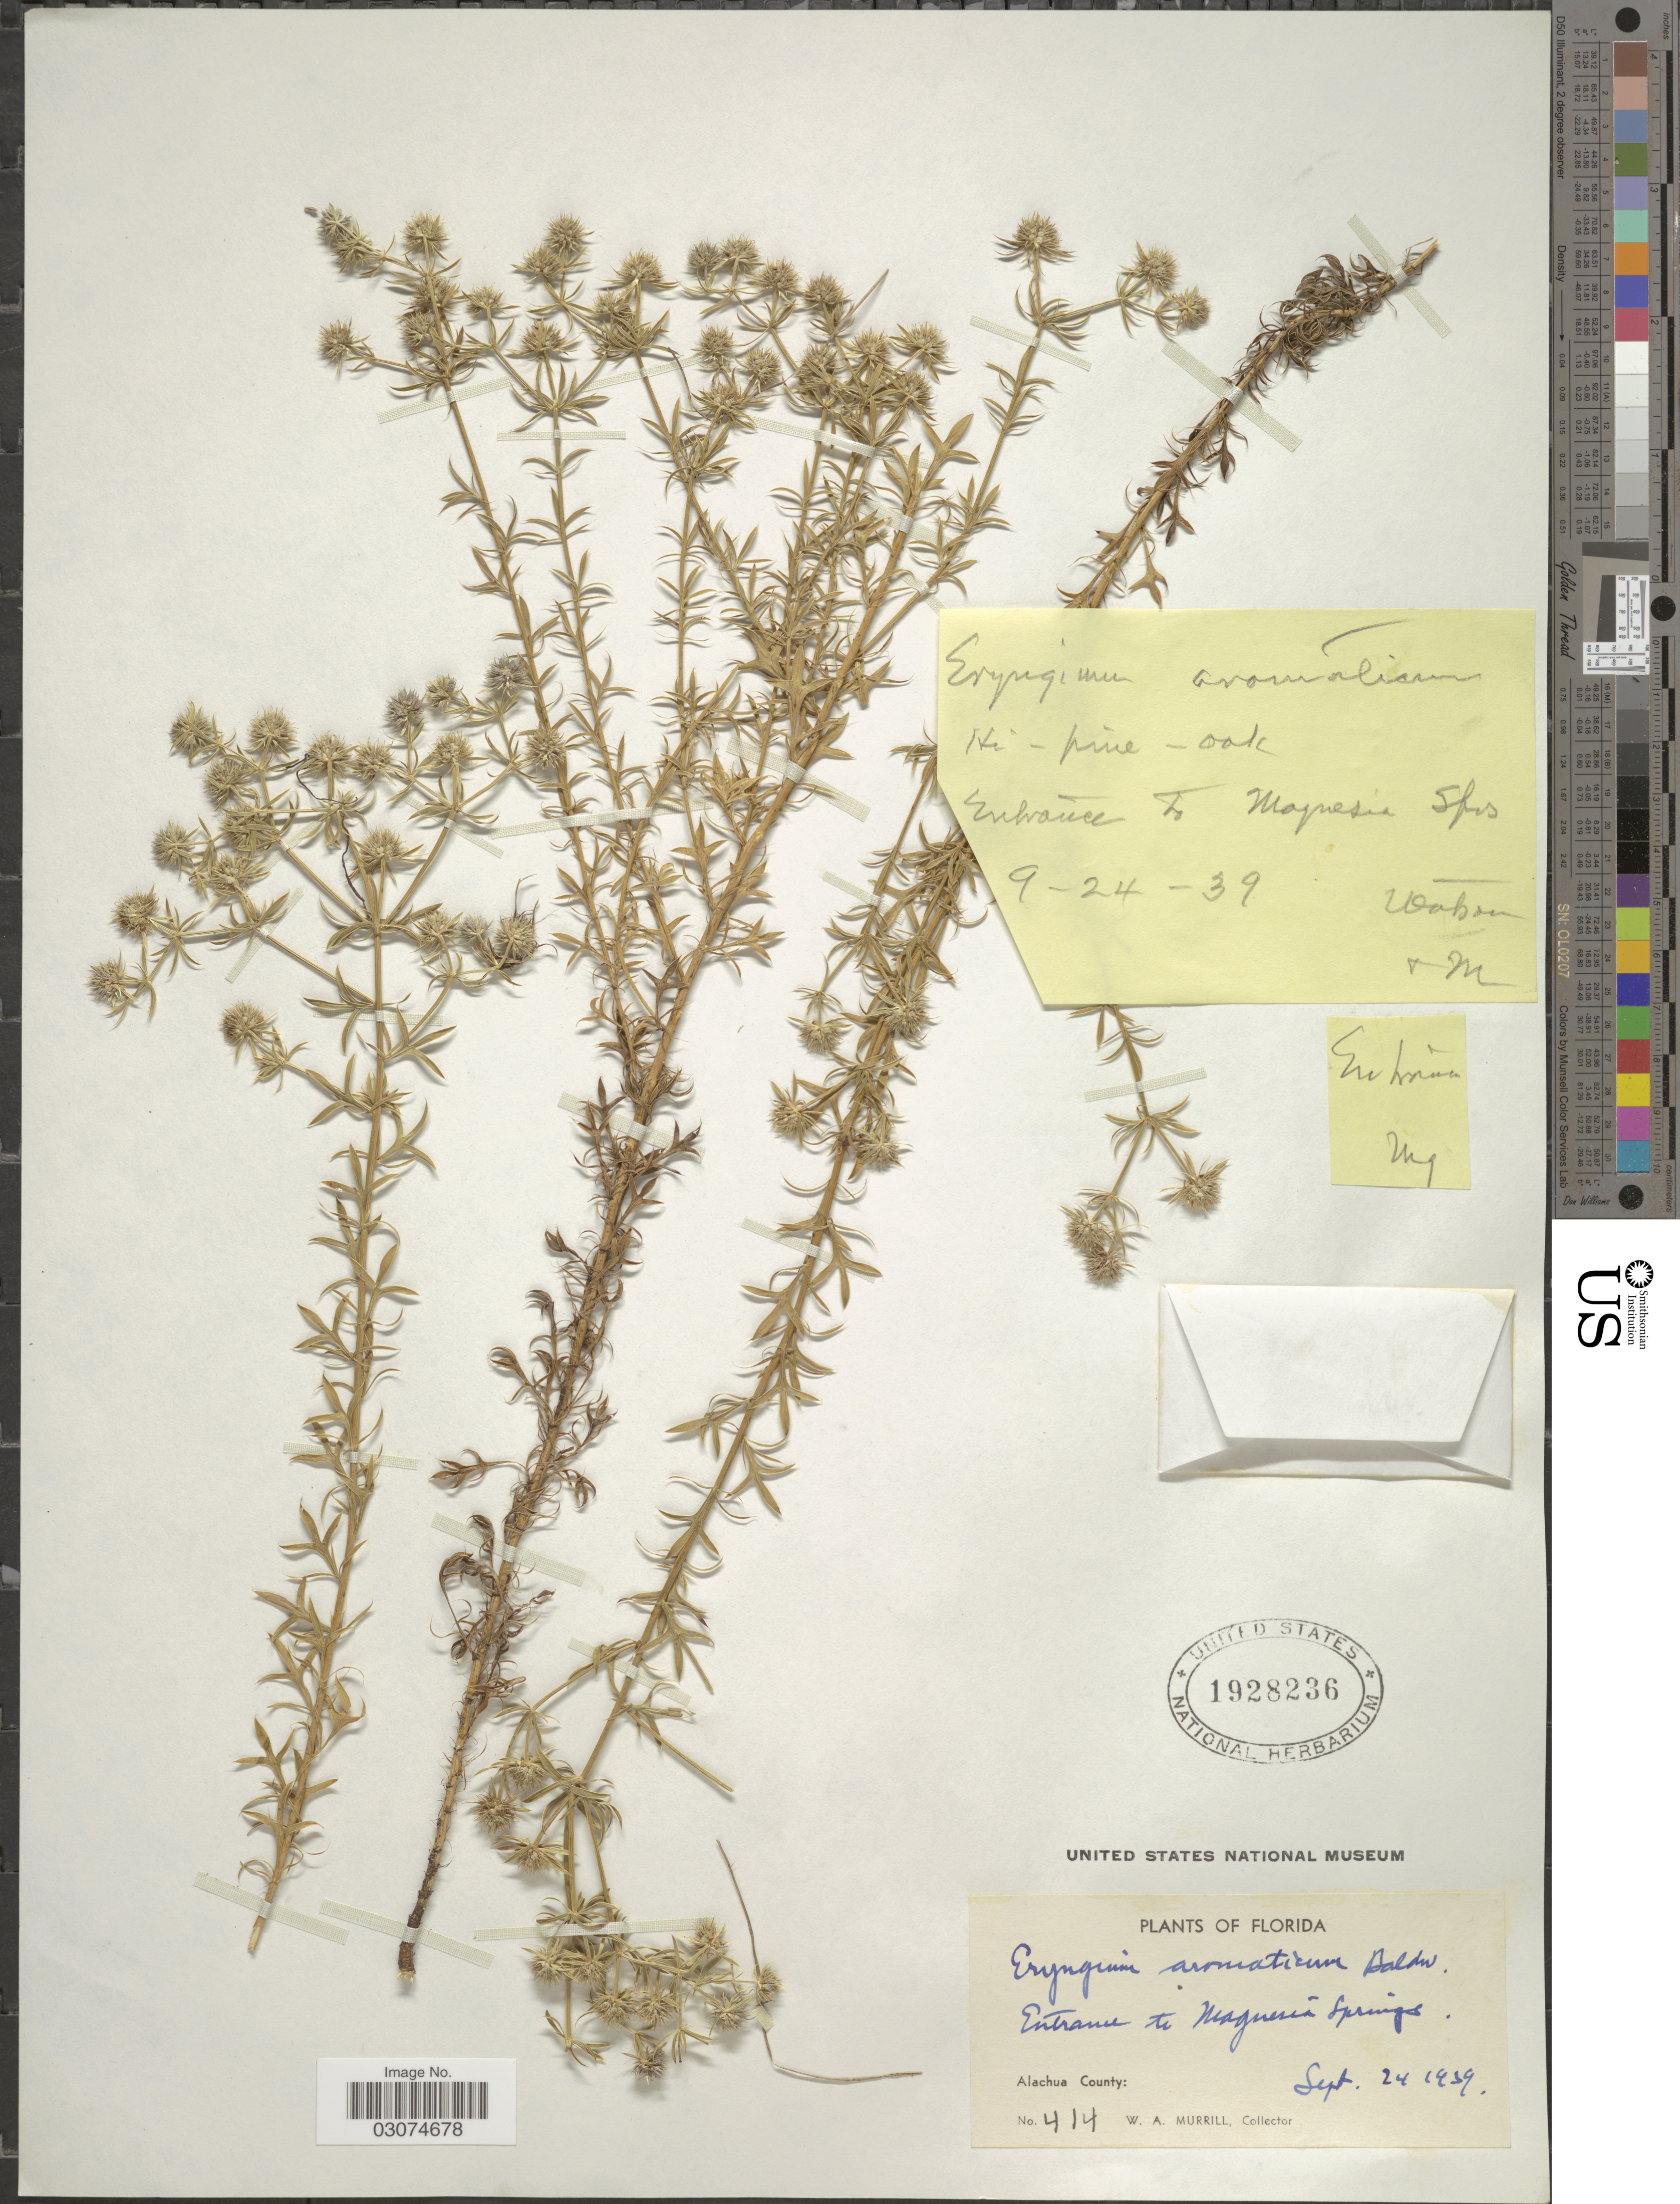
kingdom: Plantae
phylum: Tracheophyta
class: Magnoliopsida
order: Apiales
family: Apiaceae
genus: Eryngium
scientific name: Eryngium aromaticum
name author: Baldwin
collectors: W. A. Murrill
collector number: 414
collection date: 1939-09-24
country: United States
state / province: Florida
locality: Entrance to Magnesia Springs. Alachua County.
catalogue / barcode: US 1928236